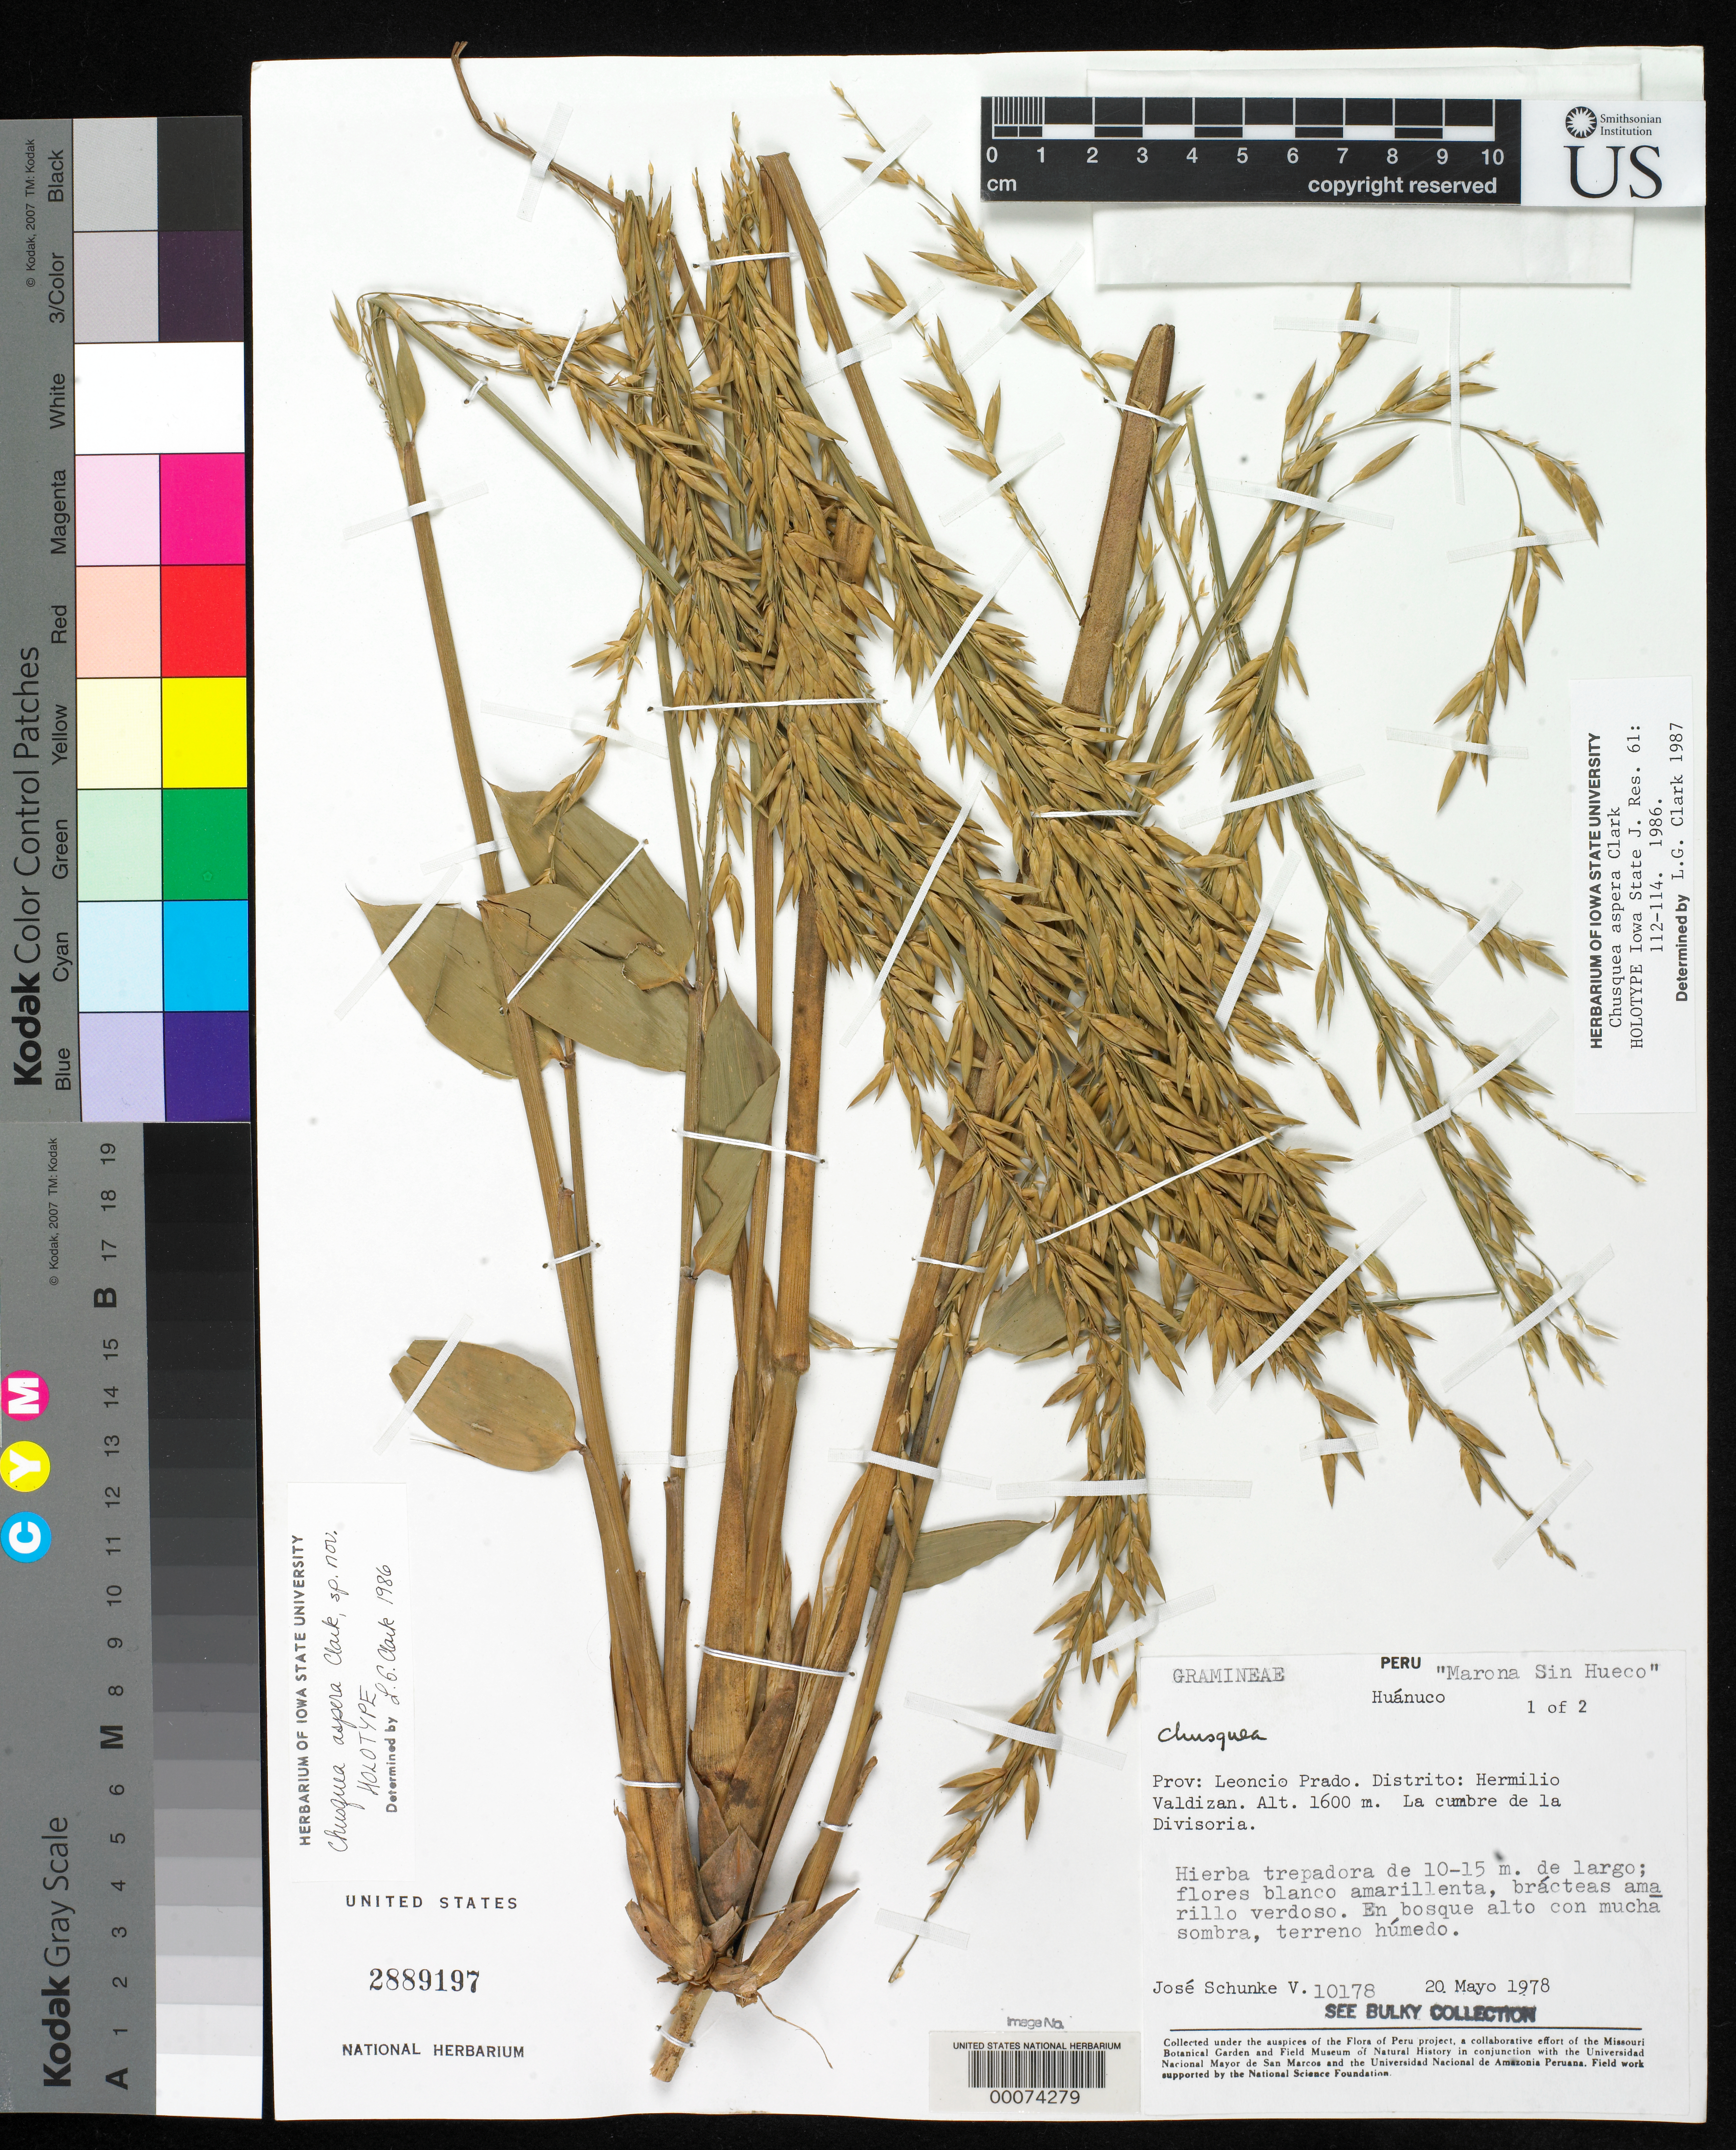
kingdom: Plantae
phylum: Tracheophyta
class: Liliopsida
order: Poales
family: Poaceae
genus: Chusquea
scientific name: Chusquea aspera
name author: L.G. Clark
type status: Holotype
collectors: J. Schunke Vigo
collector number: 10178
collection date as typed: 20 May 1978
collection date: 1978-05-20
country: Peru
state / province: Huánuco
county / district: Leoncio Prado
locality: Hermilio Valdizán District, summit of Divisoria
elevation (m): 1600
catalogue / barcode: US 2889197